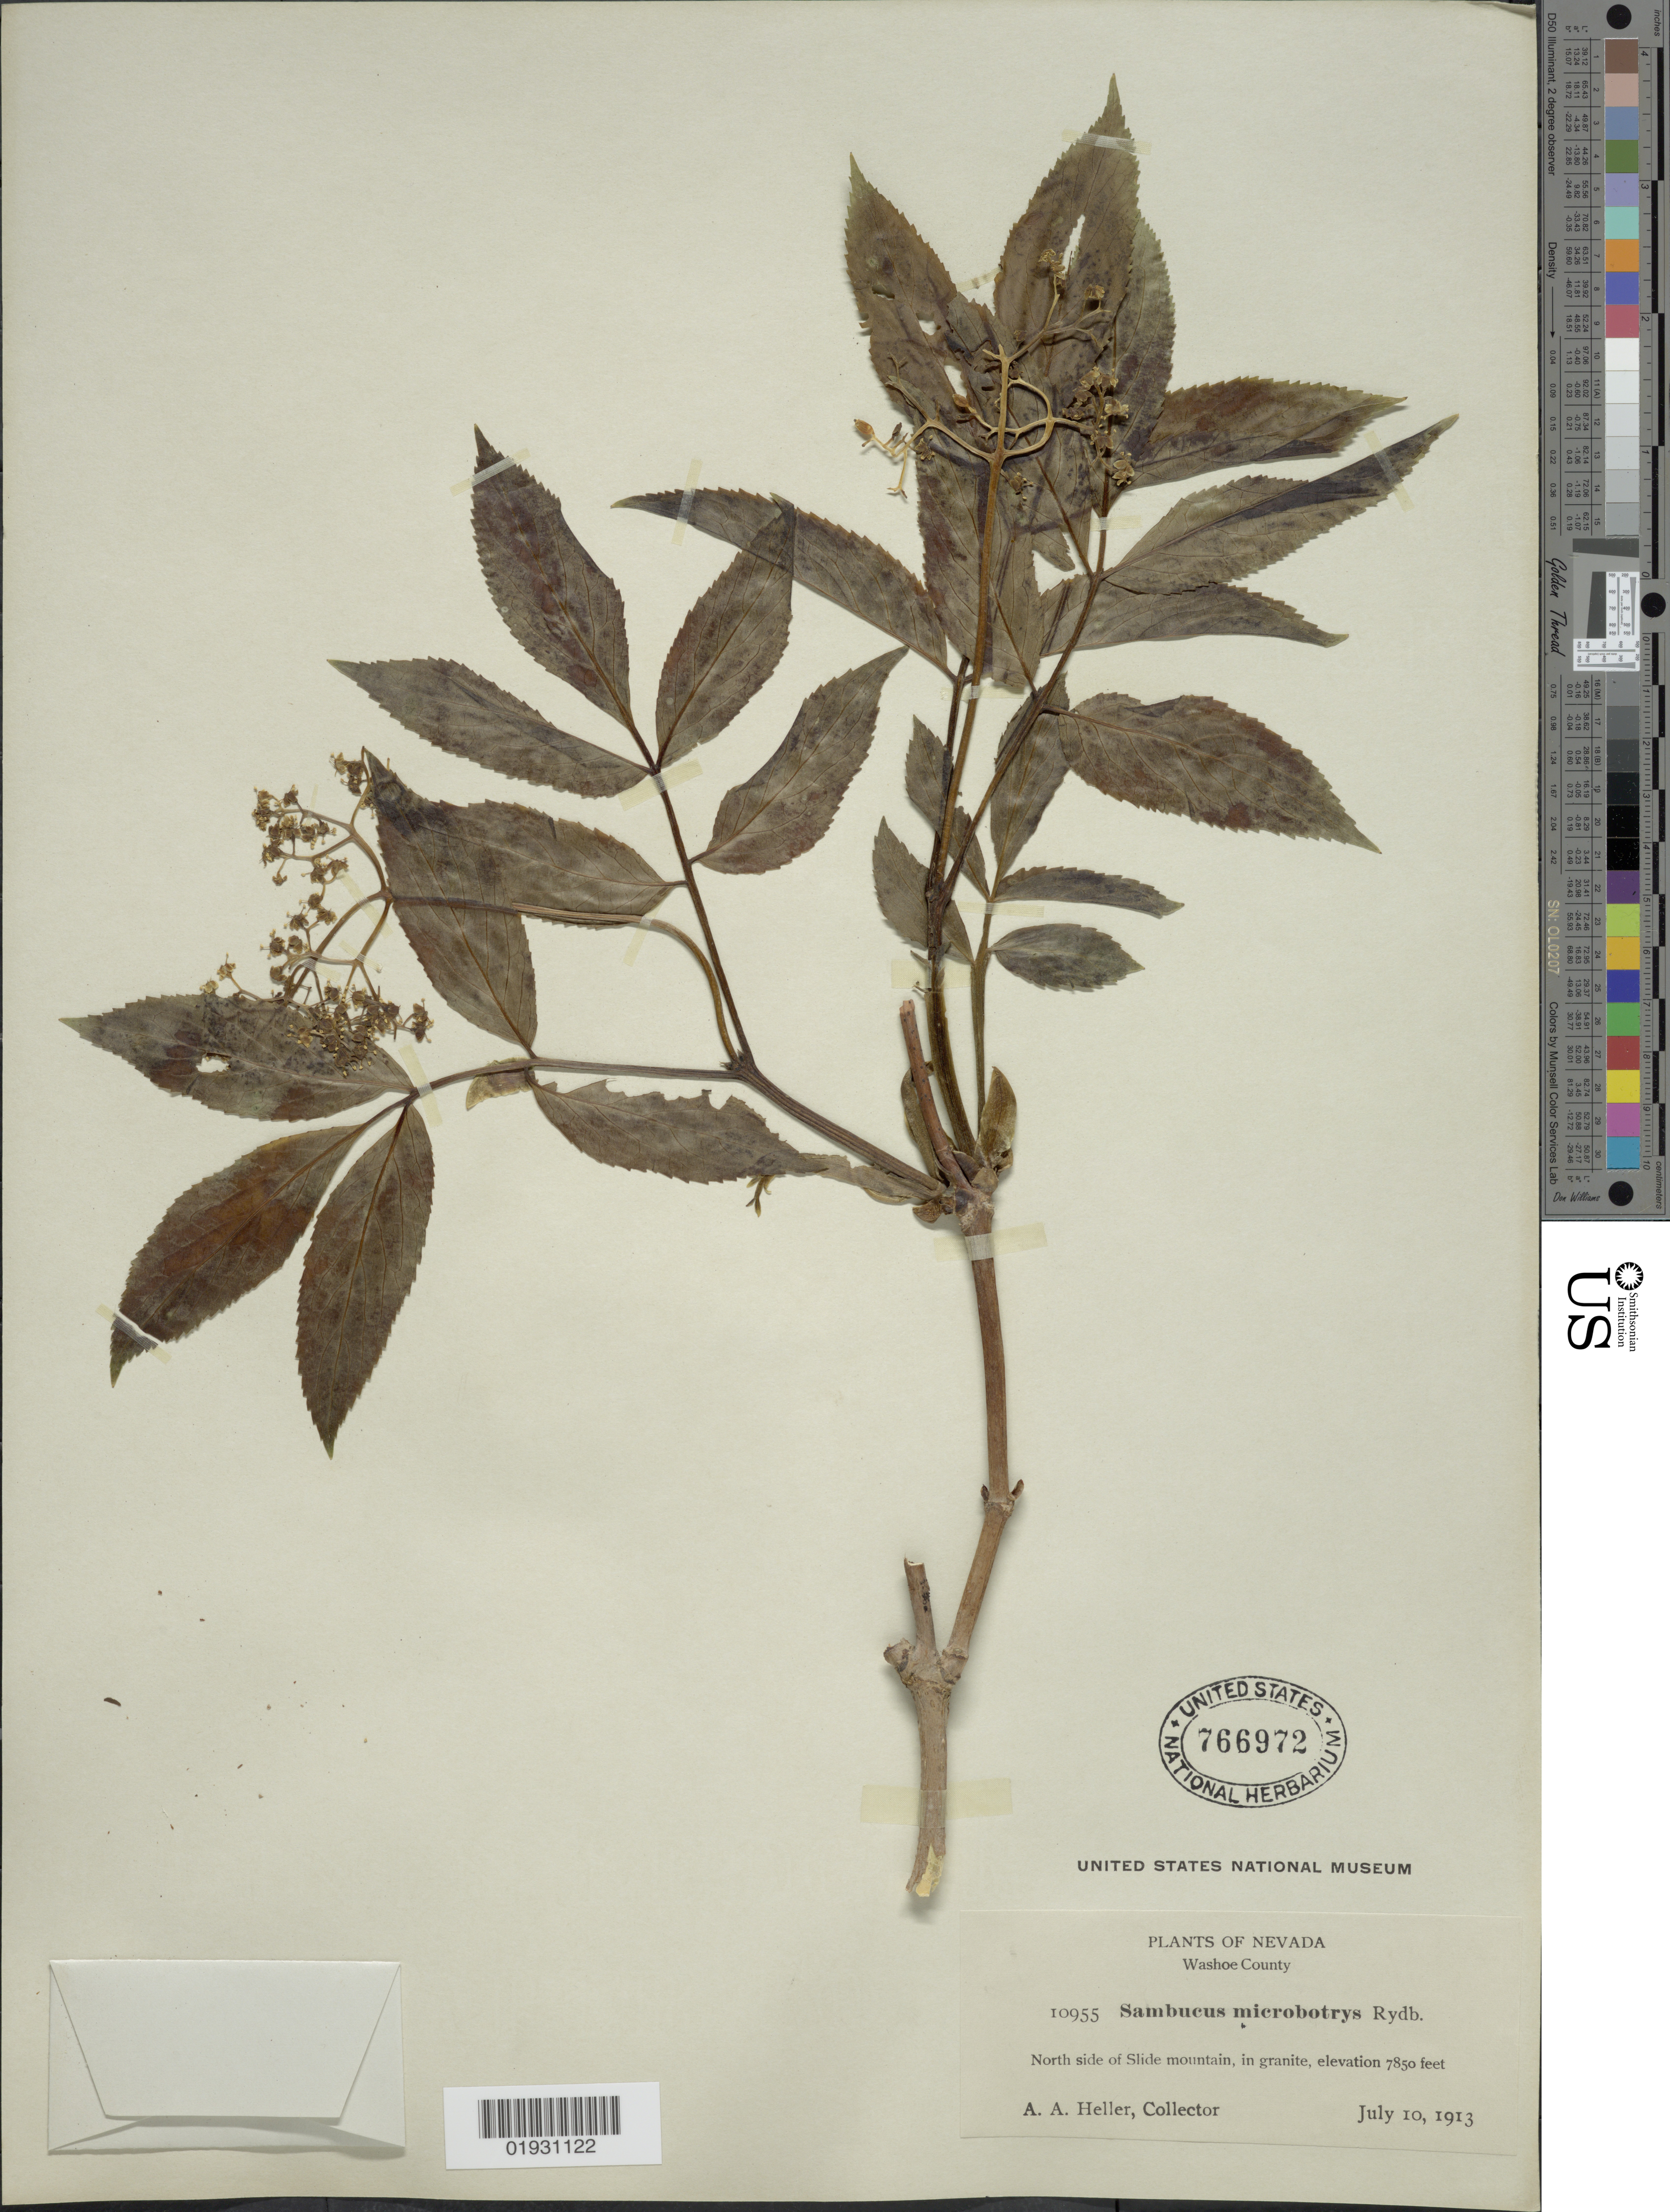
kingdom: Plantae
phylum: Tracheophyta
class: Magnoliopsida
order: Dipsacales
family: Viburnaceae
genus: Sambucus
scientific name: Sambucus microbotrys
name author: Rydb.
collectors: A. A. Heller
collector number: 10955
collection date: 1913-07-10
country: United States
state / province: Nevada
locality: Washoe County. North side of Silde mountain, in granite.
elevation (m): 2393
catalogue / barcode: US 766972